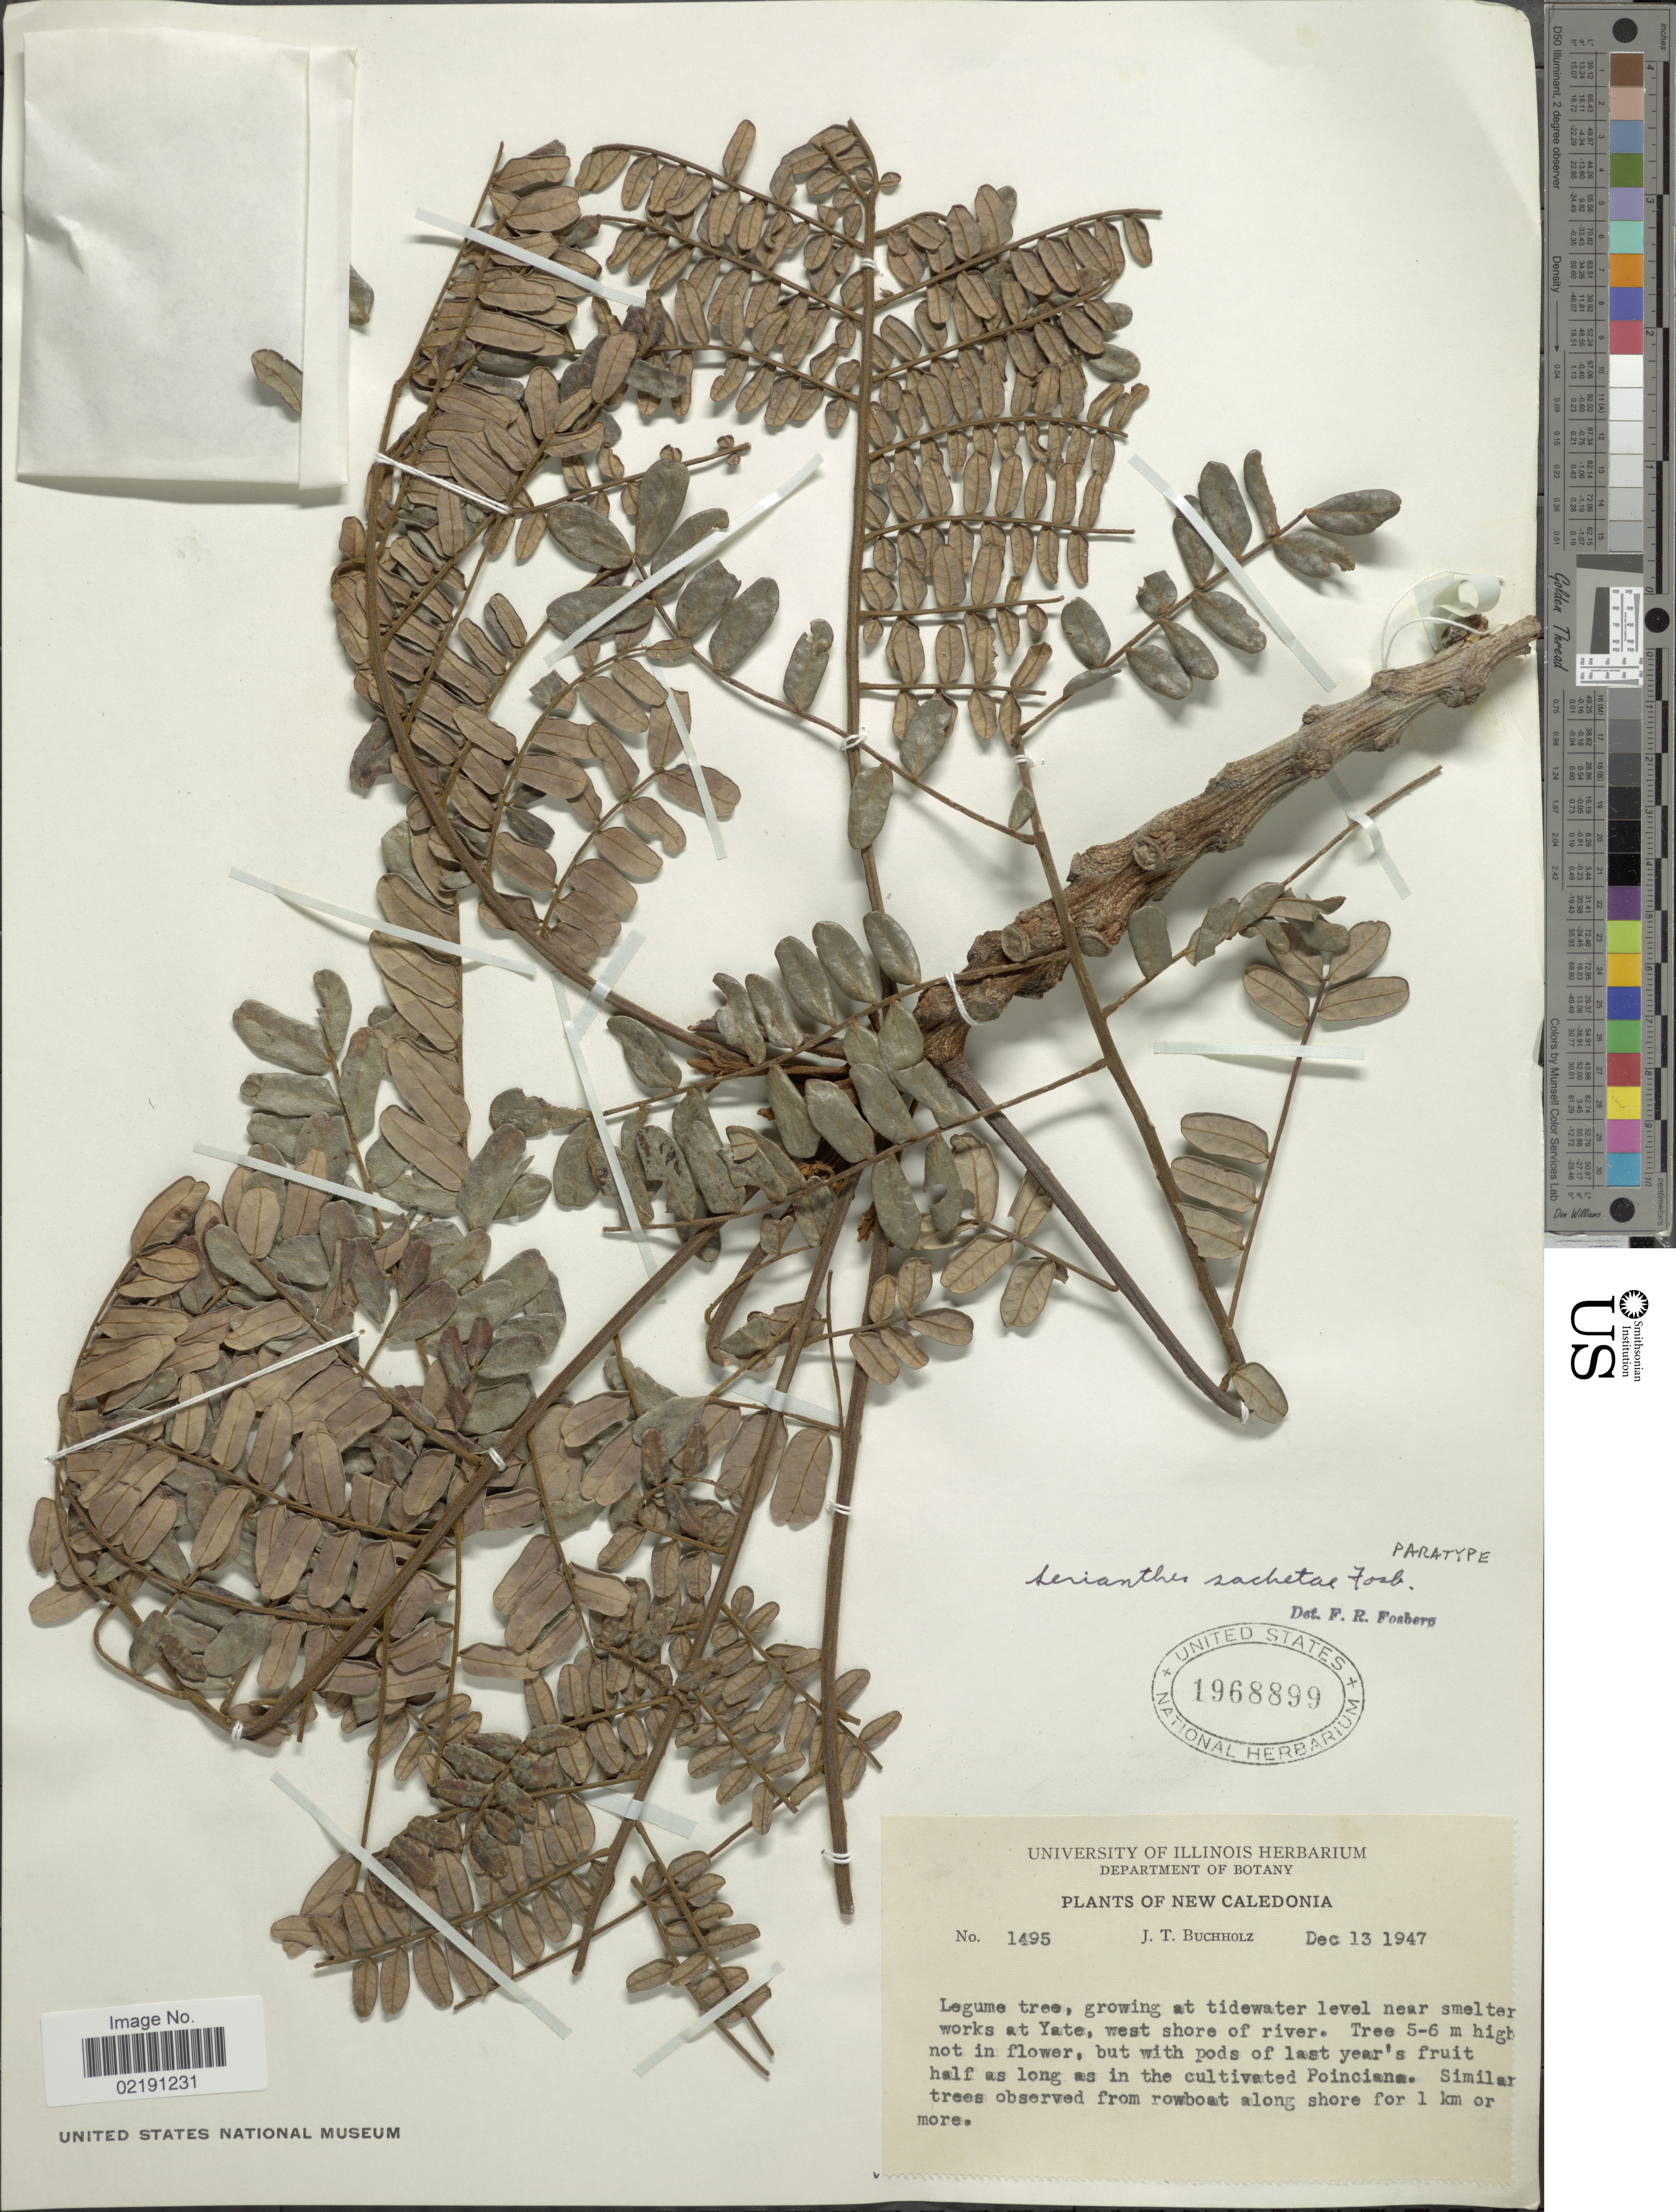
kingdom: Plantae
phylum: Tracheophyta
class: Magnoliopsida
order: Fabales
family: Fabaceae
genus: Serianthes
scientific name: Serianthes sachetae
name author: Fosberg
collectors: J. T. Buchholz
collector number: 1495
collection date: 1947-12-13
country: New Caledonia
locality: Similar trees observed from rowboat along shore for 1 km or more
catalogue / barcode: US 1968899